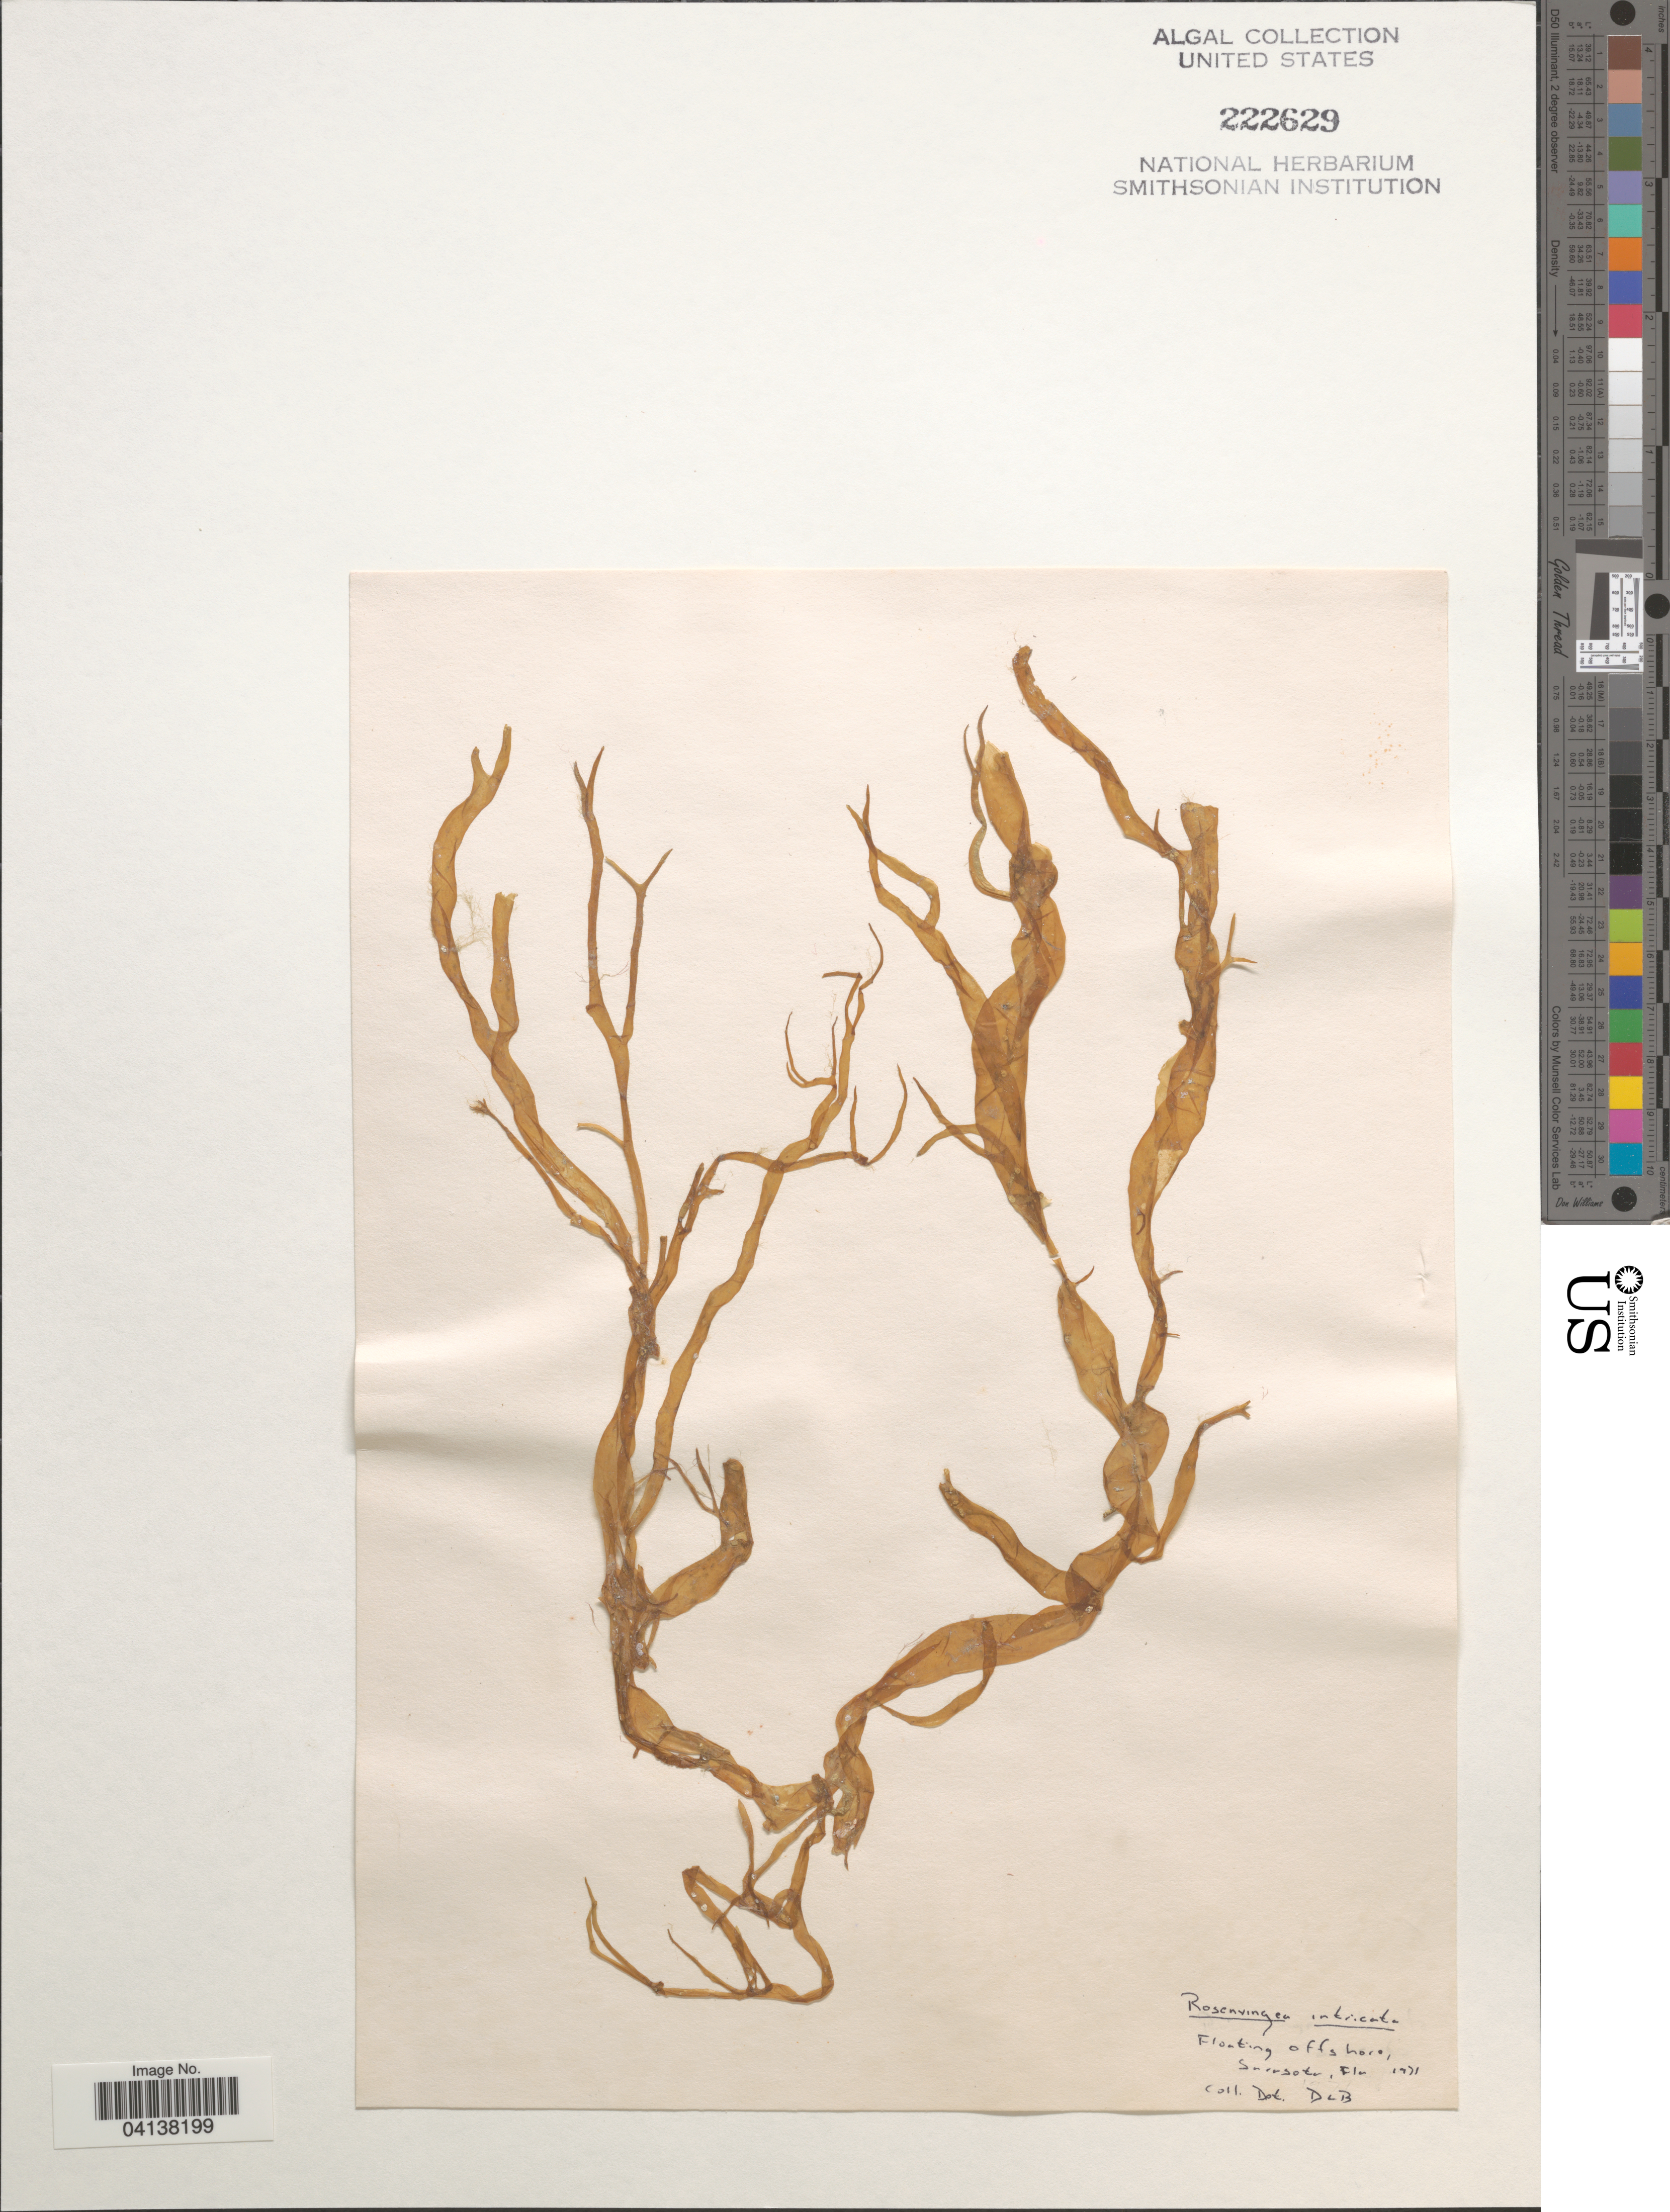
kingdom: Chromista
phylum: Ochrophyta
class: Phaeophyceae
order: Scytosiphonales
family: Scytosiphonaceae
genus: Rosenvingea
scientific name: Rosenvingea endiviifolia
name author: (Martius) M.J. Wynne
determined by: Algae name updating Project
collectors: D. L. B.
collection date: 1971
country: United States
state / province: Florida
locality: Floating offshore, Saragota.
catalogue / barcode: US 222629